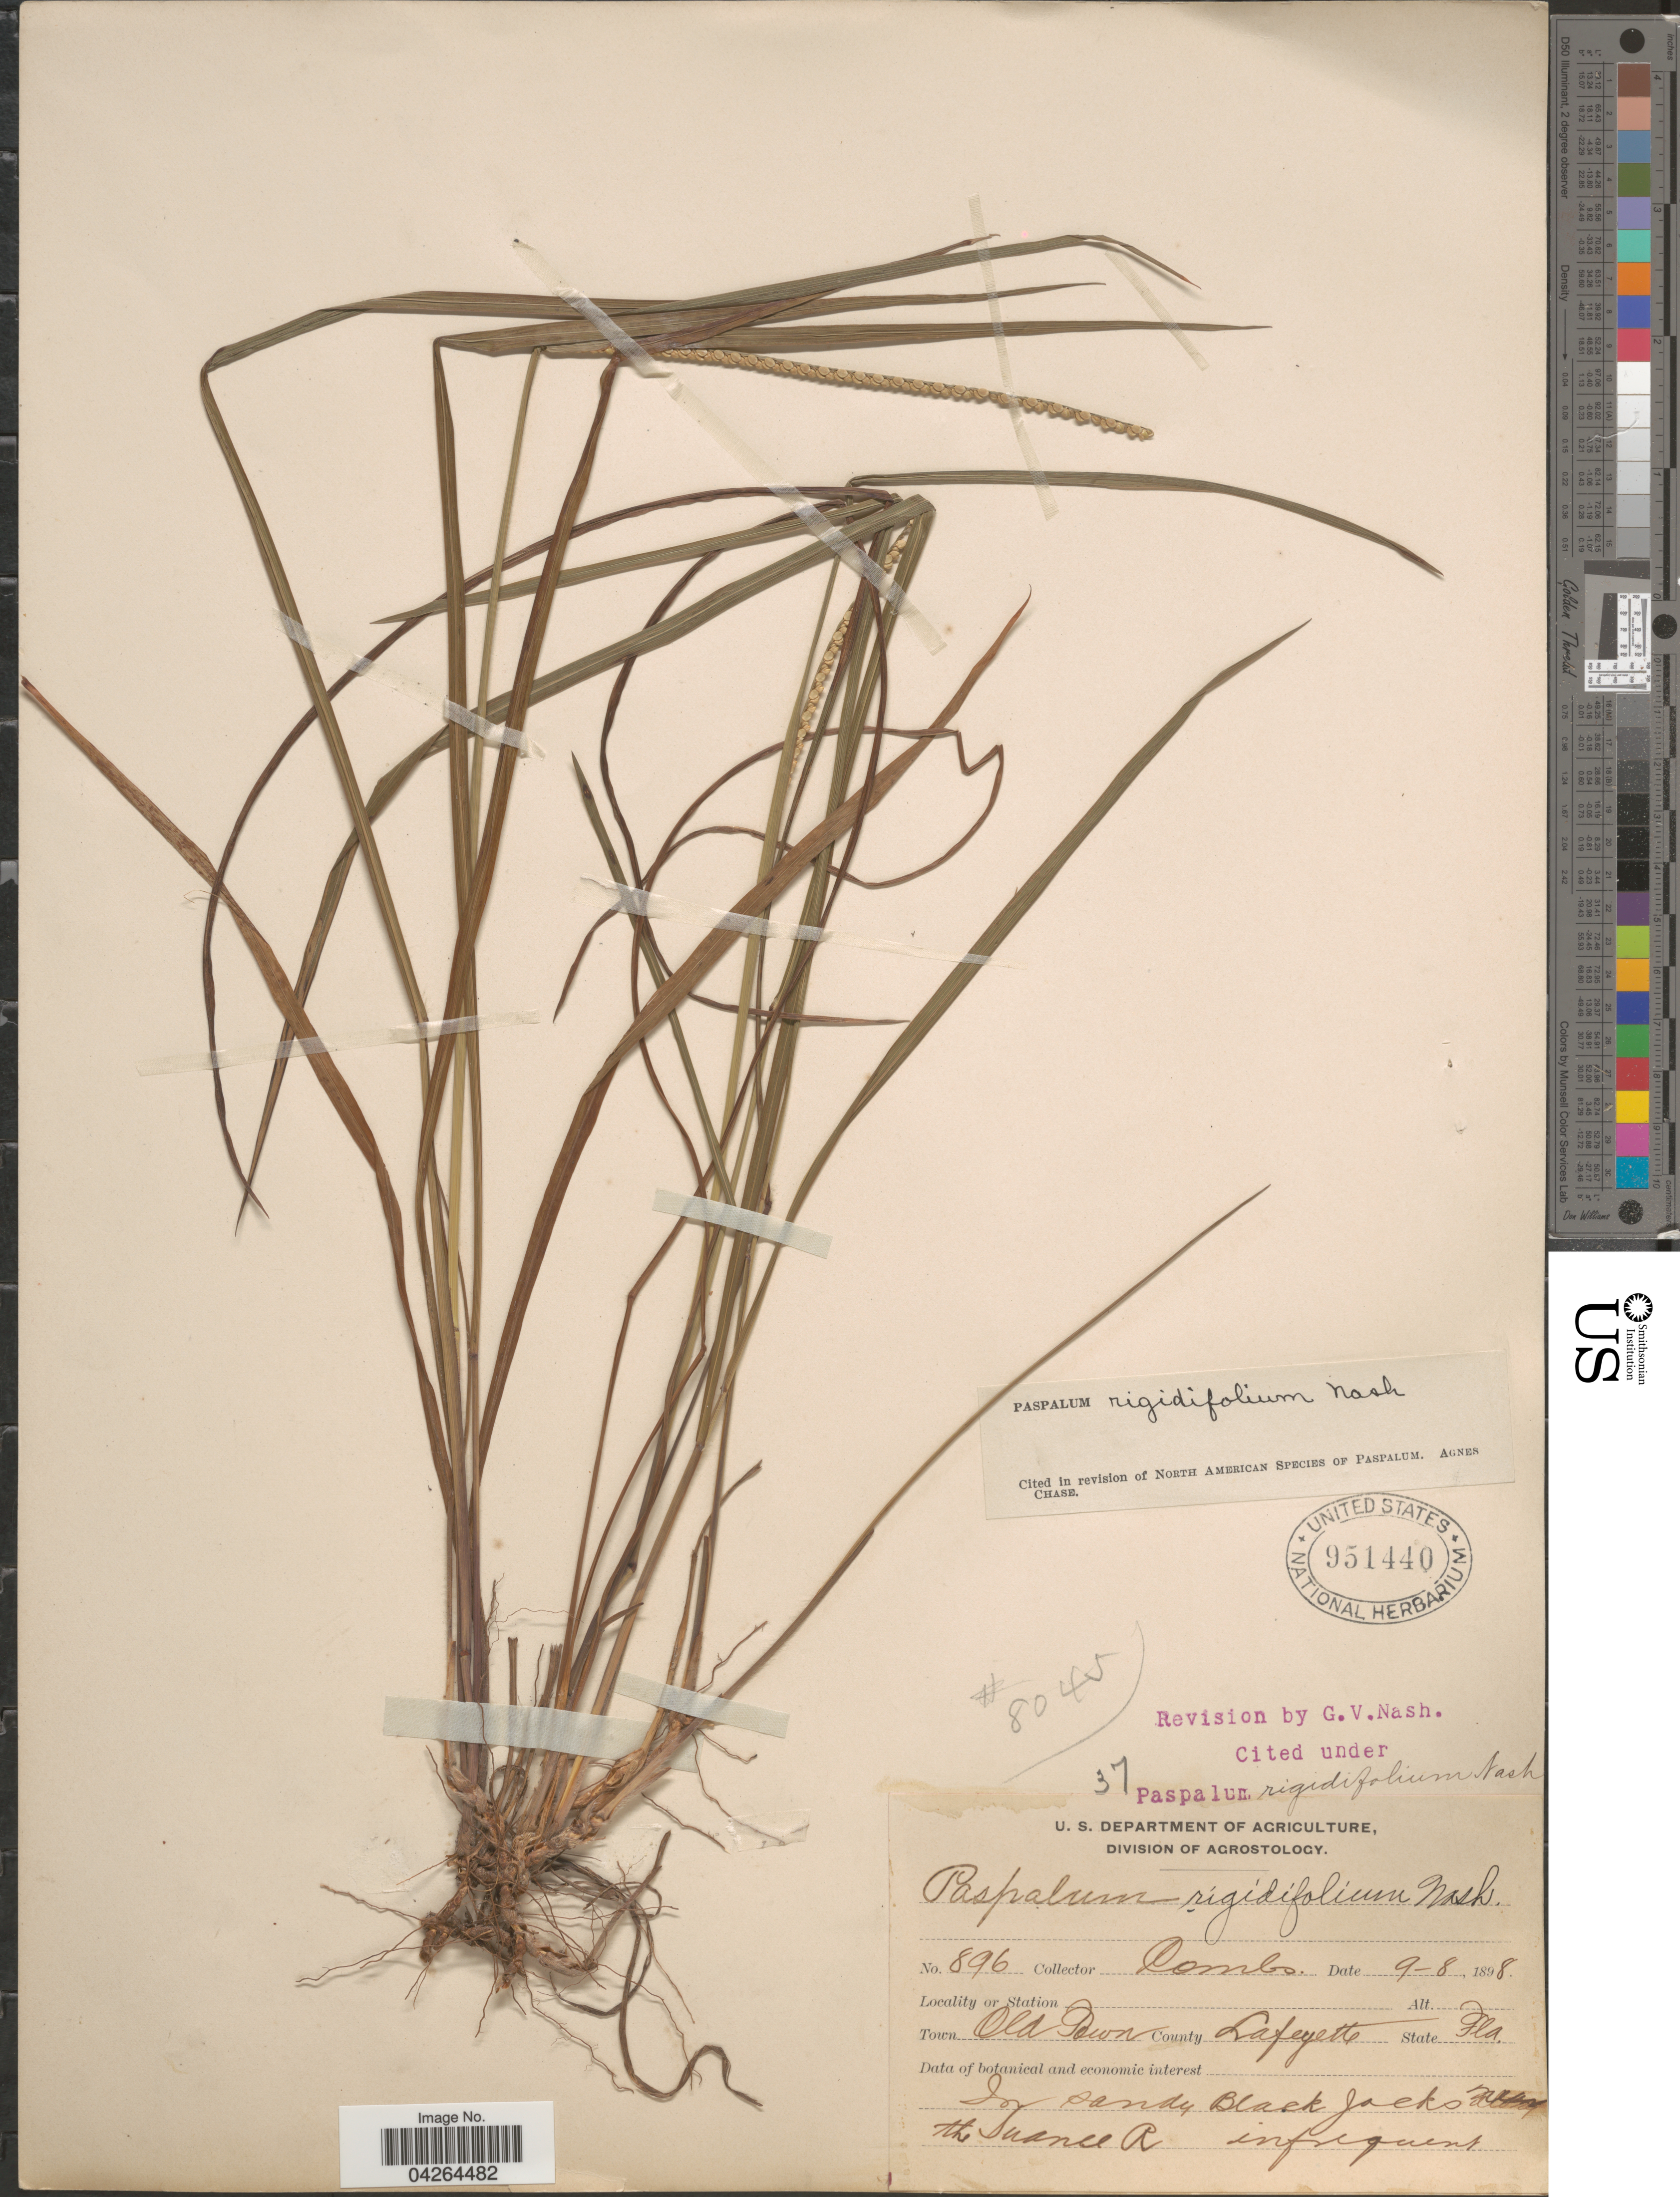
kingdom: Plantae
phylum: Tracheophyta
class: Liliopsida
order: Poales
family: Poaceae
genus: Paspalum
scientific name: Paspalum setaceum var. rigidifolium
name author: (Nash) D.J. Banks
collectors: -. Combs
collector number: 896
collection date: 1898-09-08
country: United States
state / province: Florida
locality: Town Old Town. County Lafayette. In sandy Black Jacks near the Suanee R.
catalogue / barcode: US 951440